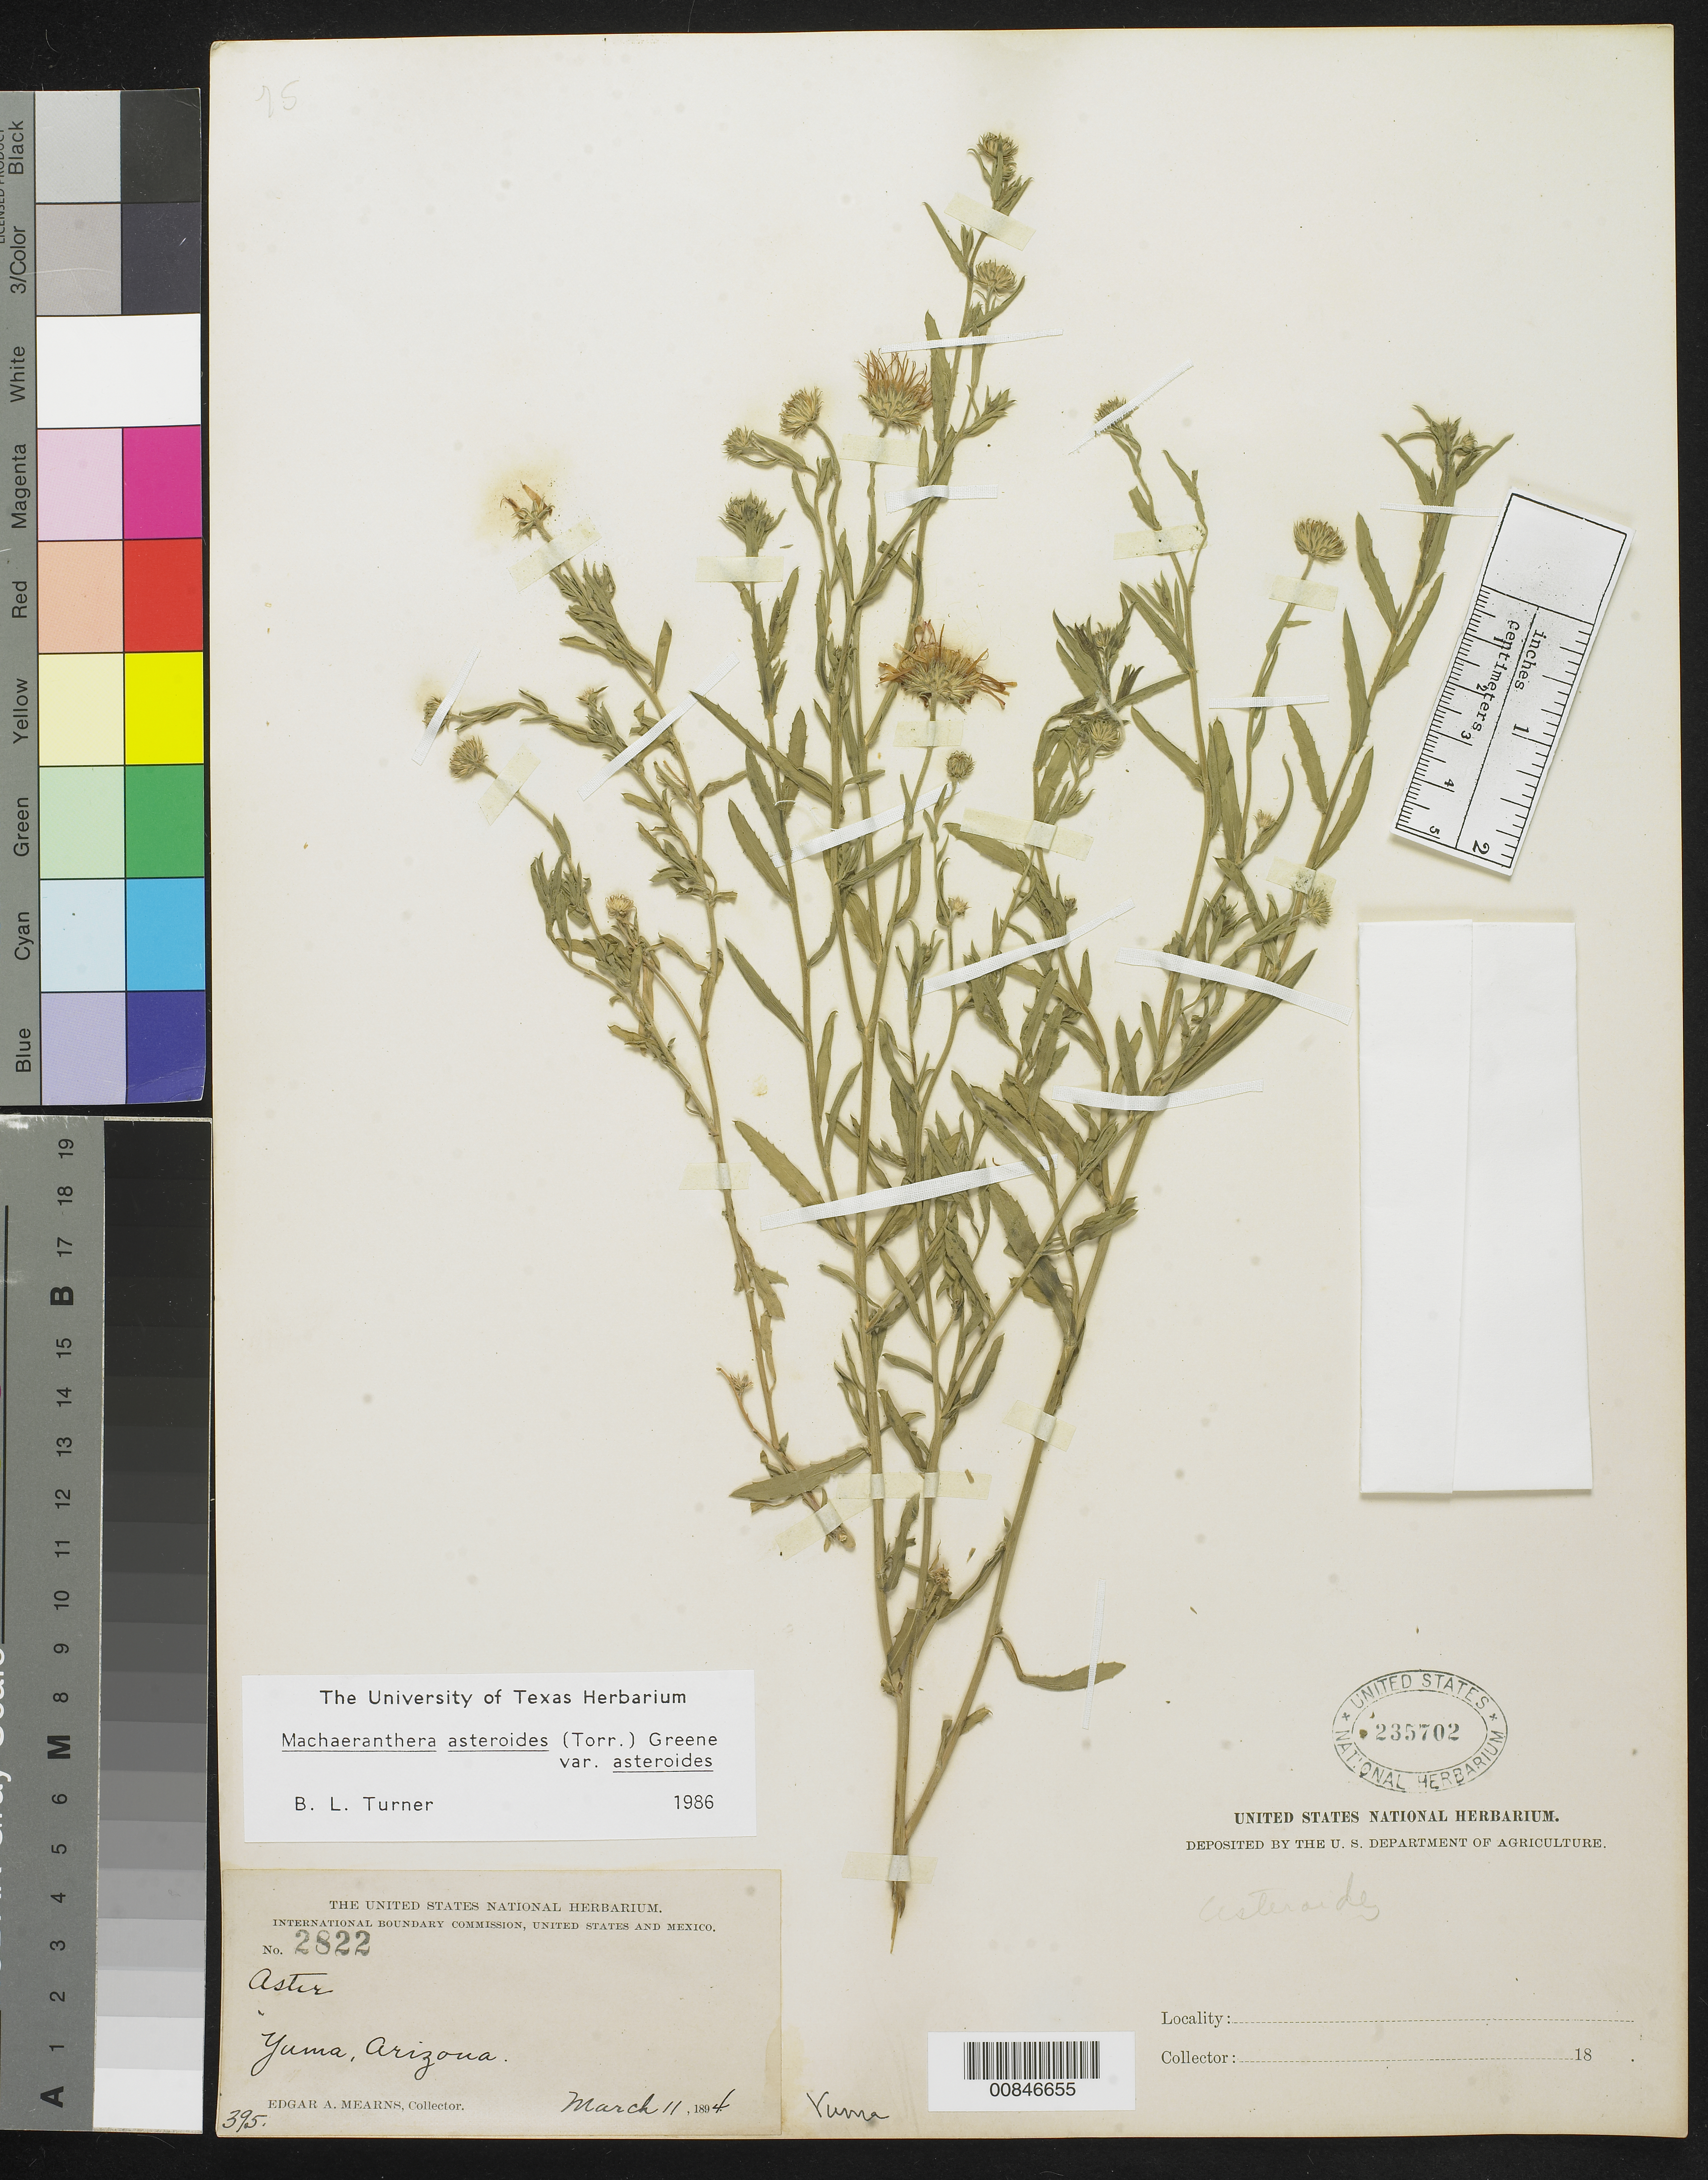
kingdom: Plantae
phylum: Tracheophyta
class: Magnoliopsida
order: Asterales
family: Asteraceae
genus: Machaeranthera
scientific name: Machaeranthera asteroides var. asteroides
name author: (Torr.) Greene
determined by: Turner, B. L.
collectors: E. A. Mearns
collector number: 2822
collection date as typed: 11 Mar 1894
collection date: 1894-03-11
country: United States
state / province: Arizona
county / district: Yuma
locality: Yuma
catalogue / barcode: US 235702